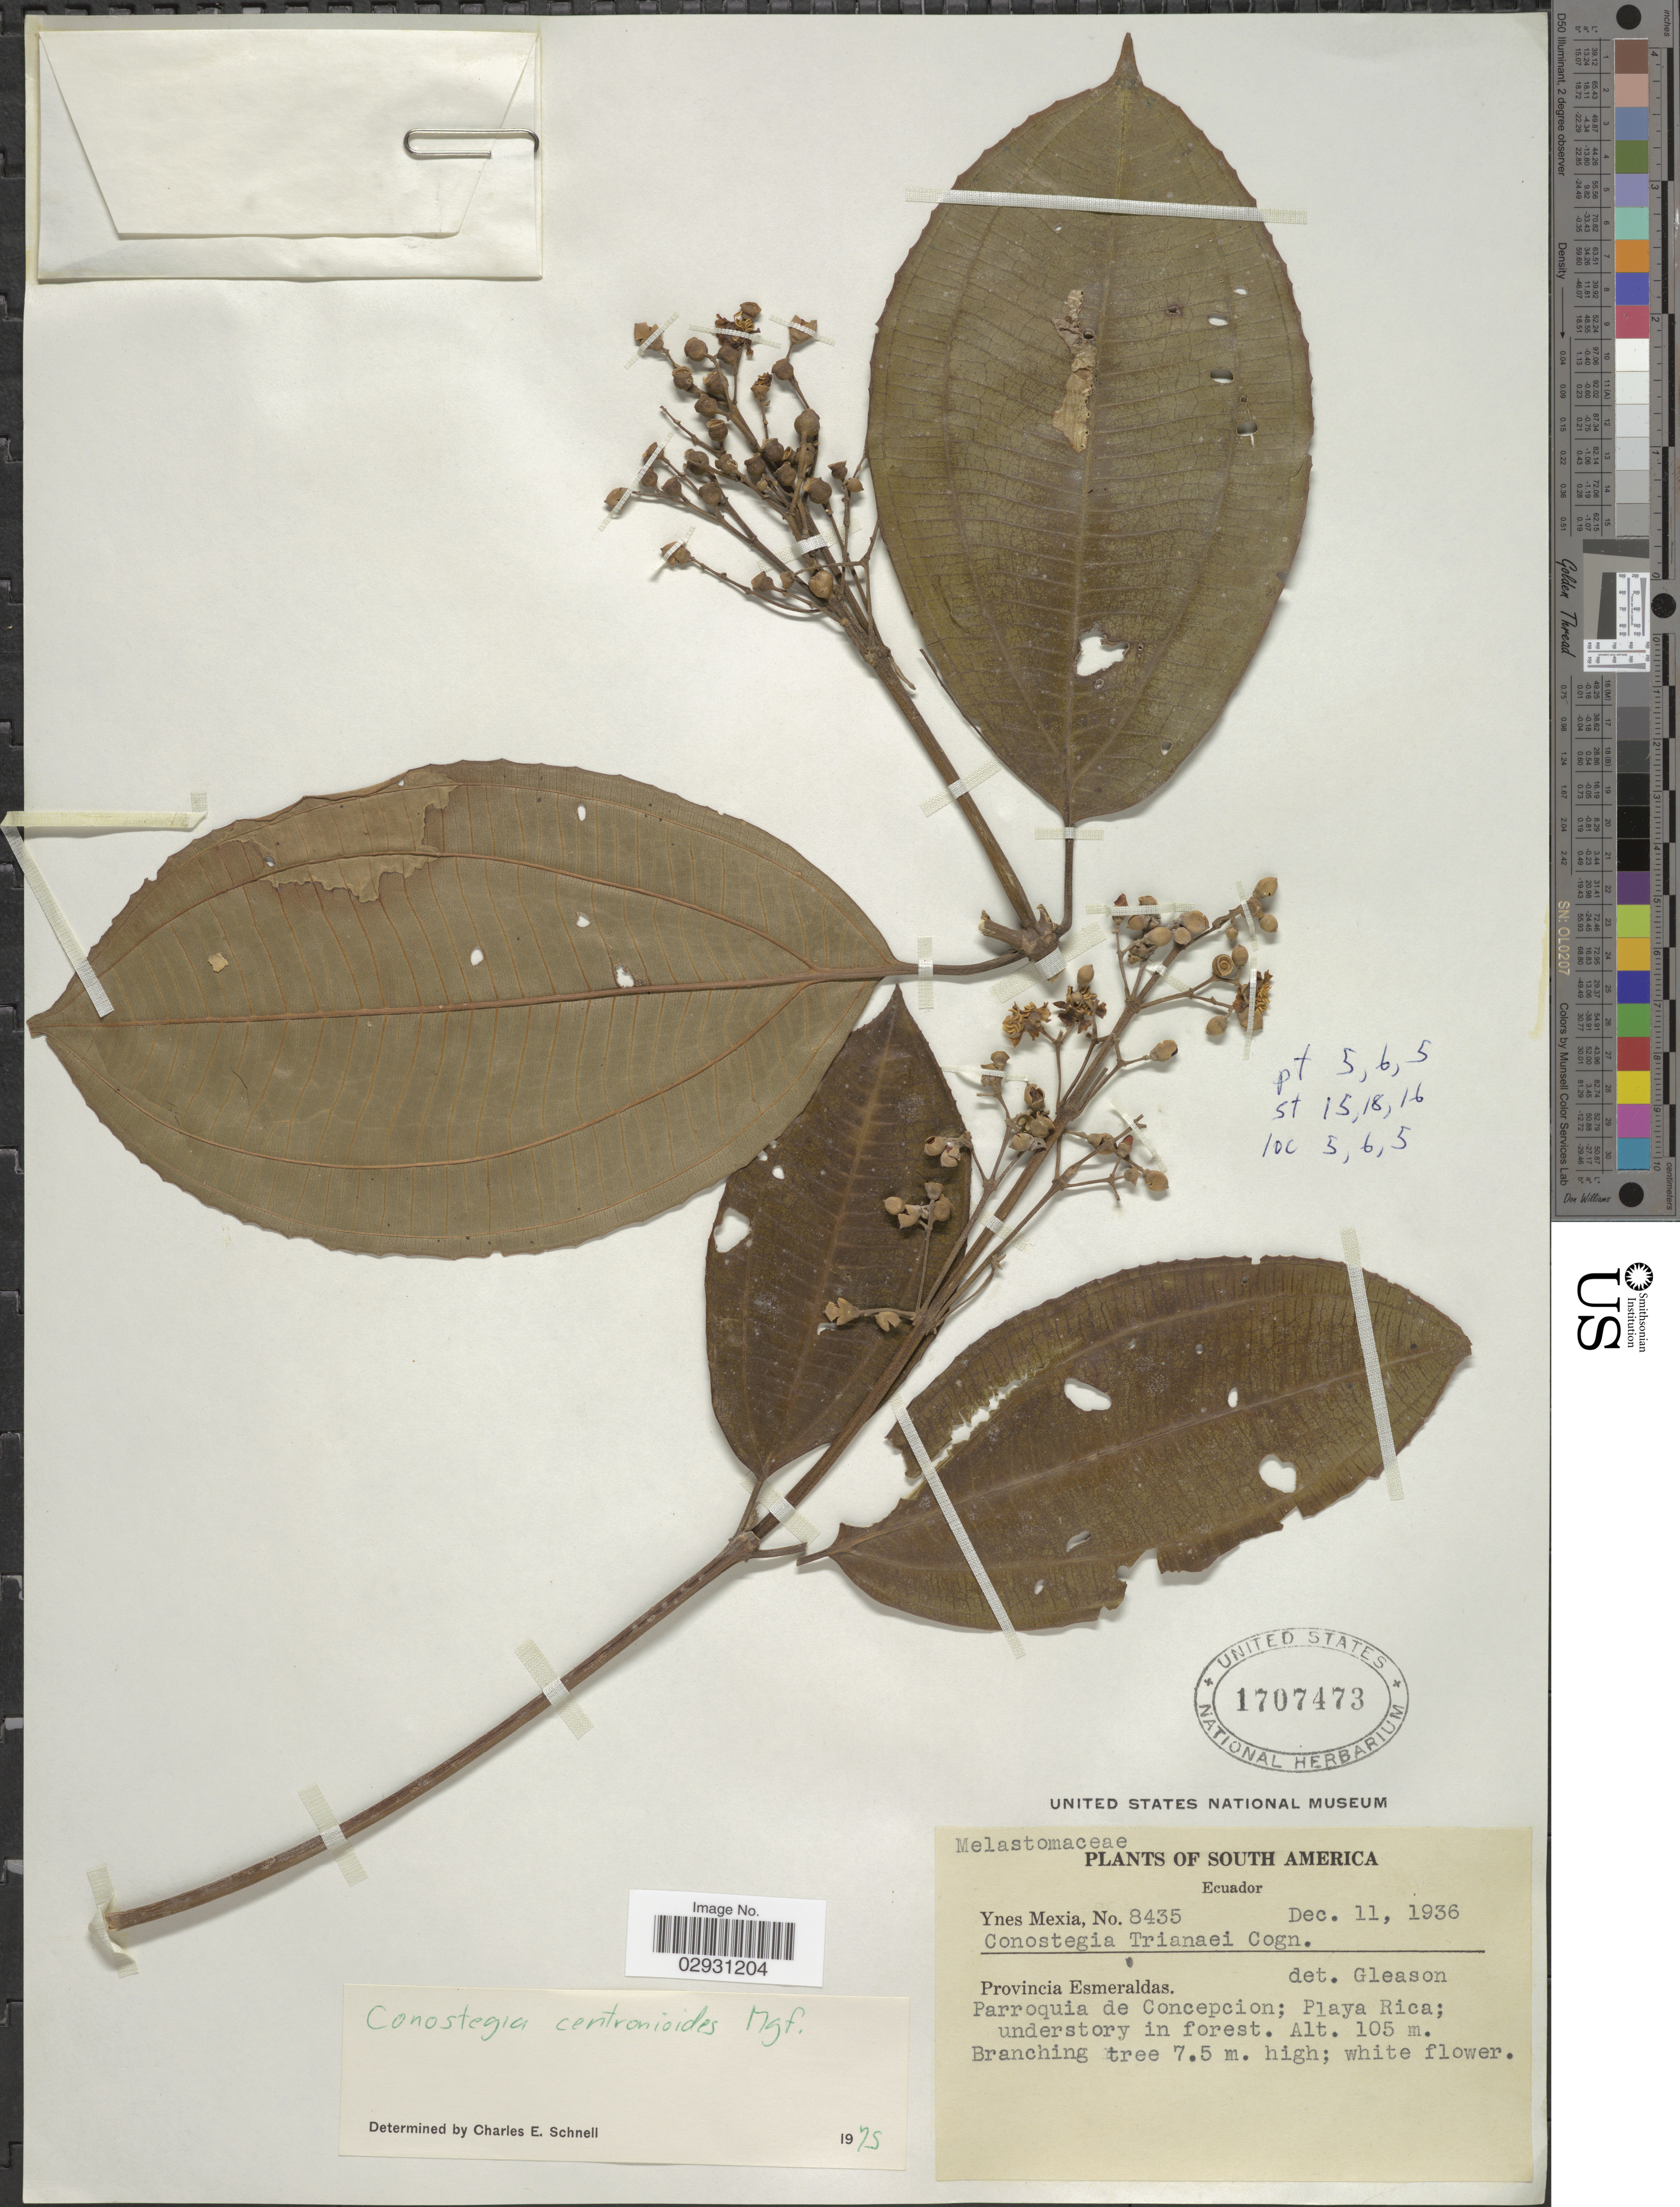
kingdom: Plantae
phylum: Tracheophyta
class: Magnoliopsida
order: Myrtales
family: Melastomataceae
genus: Conostegia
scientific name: Conostegia centronioides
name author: Markgr.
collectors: Y. Mexia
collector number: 8435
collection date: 1936-12-11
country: Ecuador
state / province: Esmeraldas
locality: Parroquia de Concepcion; Playa Rica.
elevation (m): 105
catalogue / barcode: US 1707473